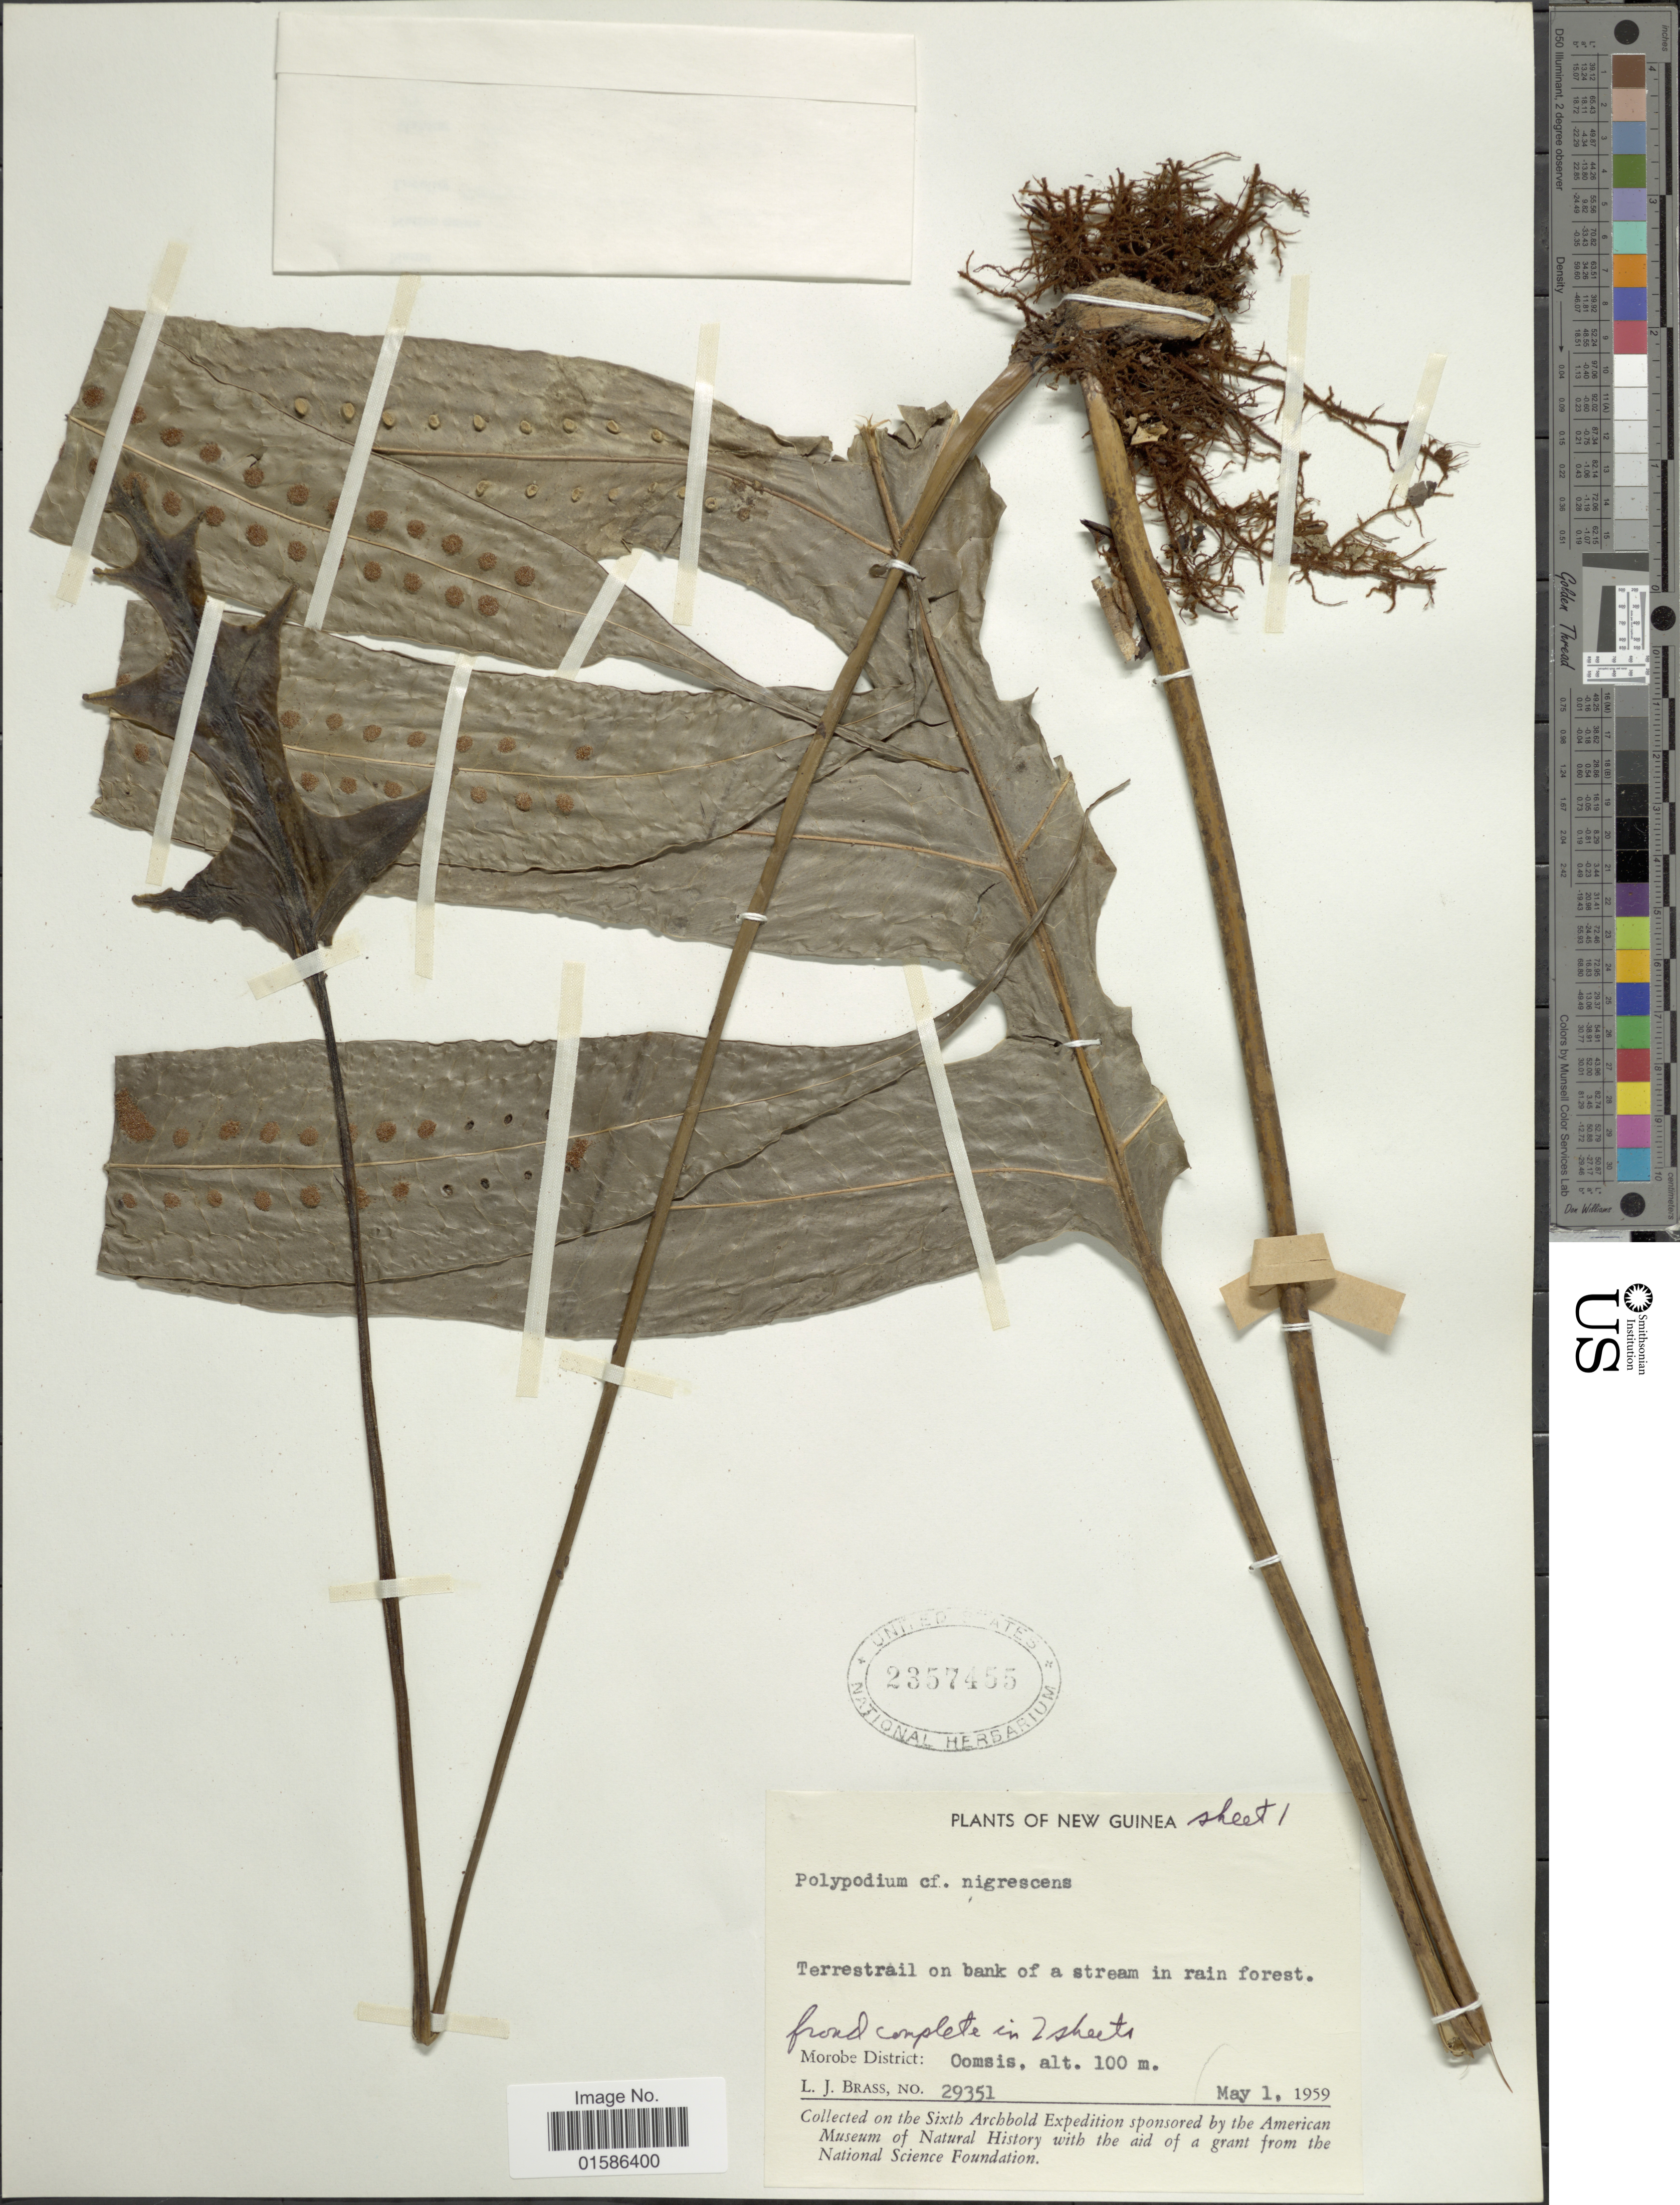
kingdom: Plantae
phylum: Tracheophyta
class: Polypodiopsida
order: Polypodiales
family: Polypodiaceae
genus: Microsorum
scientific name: Microsorum membranifolium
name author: (R. Br.) Ching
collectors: L. J. Brass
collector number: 29351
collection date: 1959-05-01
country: Papua New Guinea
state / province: Morobe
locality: New Guinea, Morobe District: Oomsis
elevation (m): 100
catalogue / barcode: US 2357455